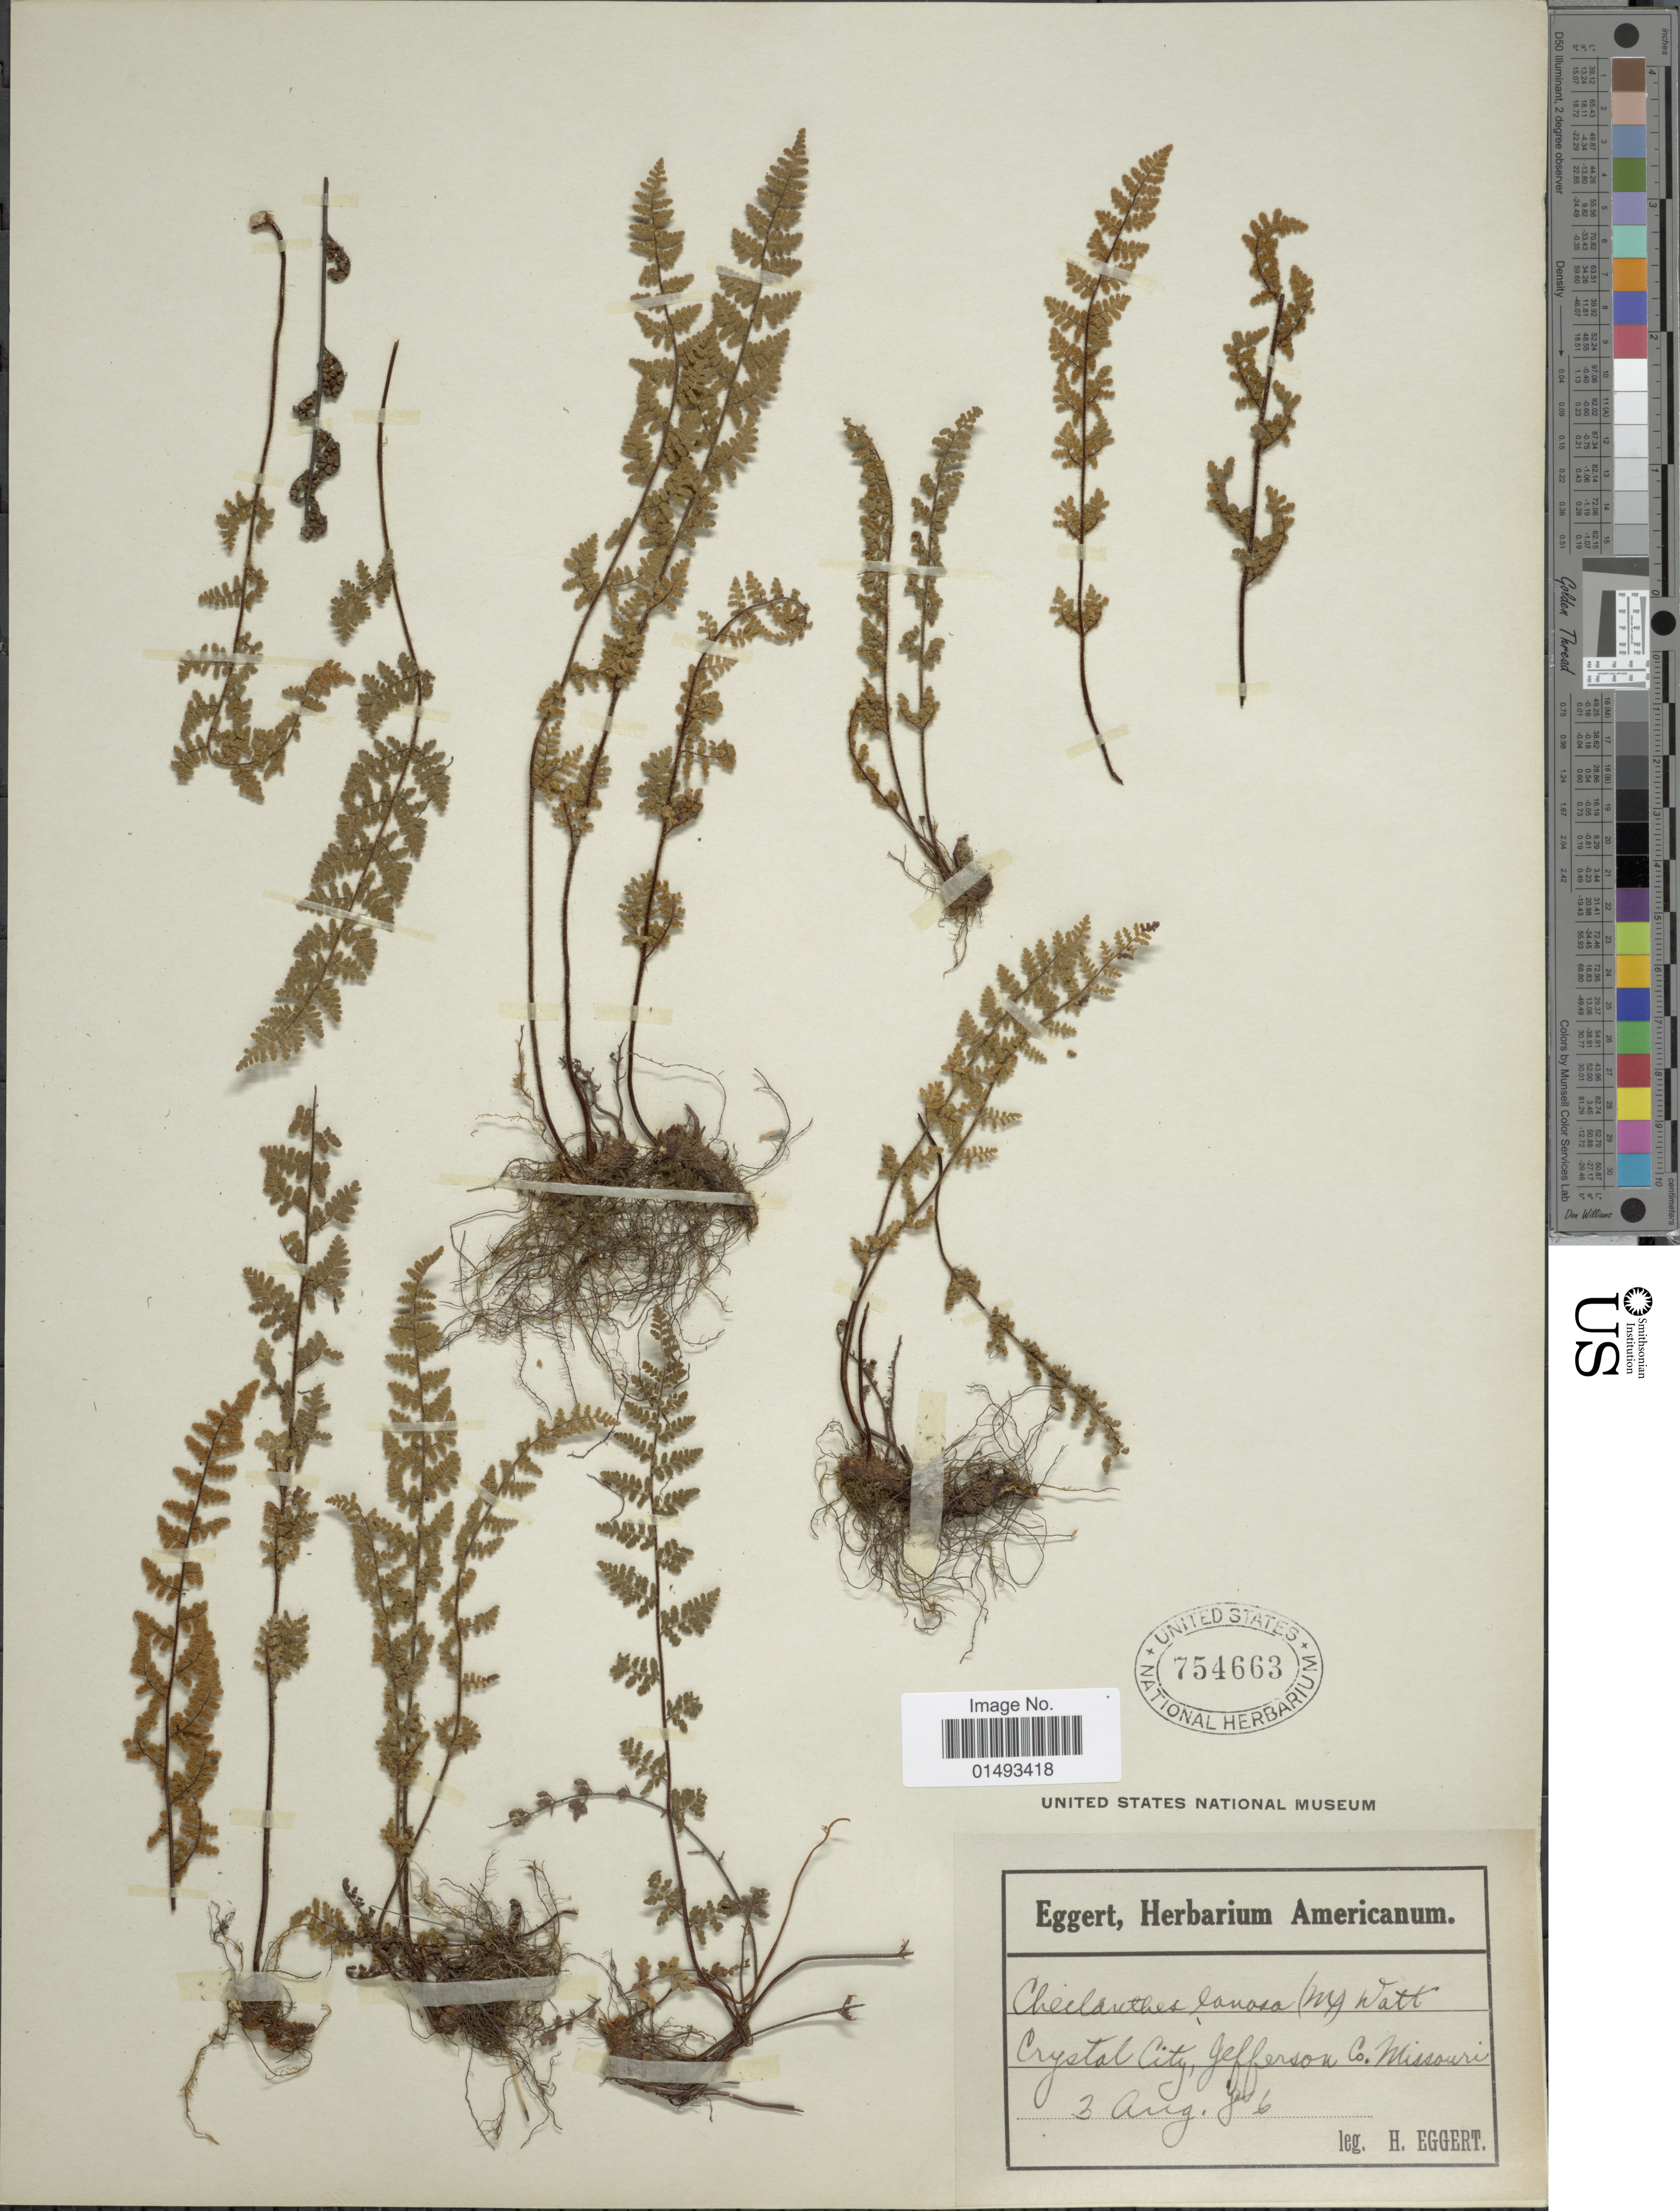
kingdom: Plantae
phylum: Tracheophyta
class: Polypodiopsida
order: Polypodiales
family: Pteridaceae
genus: Myriopteris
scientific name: Myriopteris lanosa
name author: (Michx.) Grusz & Windham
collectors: H. Eggert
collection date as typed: Transcribed d/m/y: 3/8/86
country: United States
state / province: Missouri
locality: CrystalCity, Jefferson Co.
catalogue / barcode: US 754663